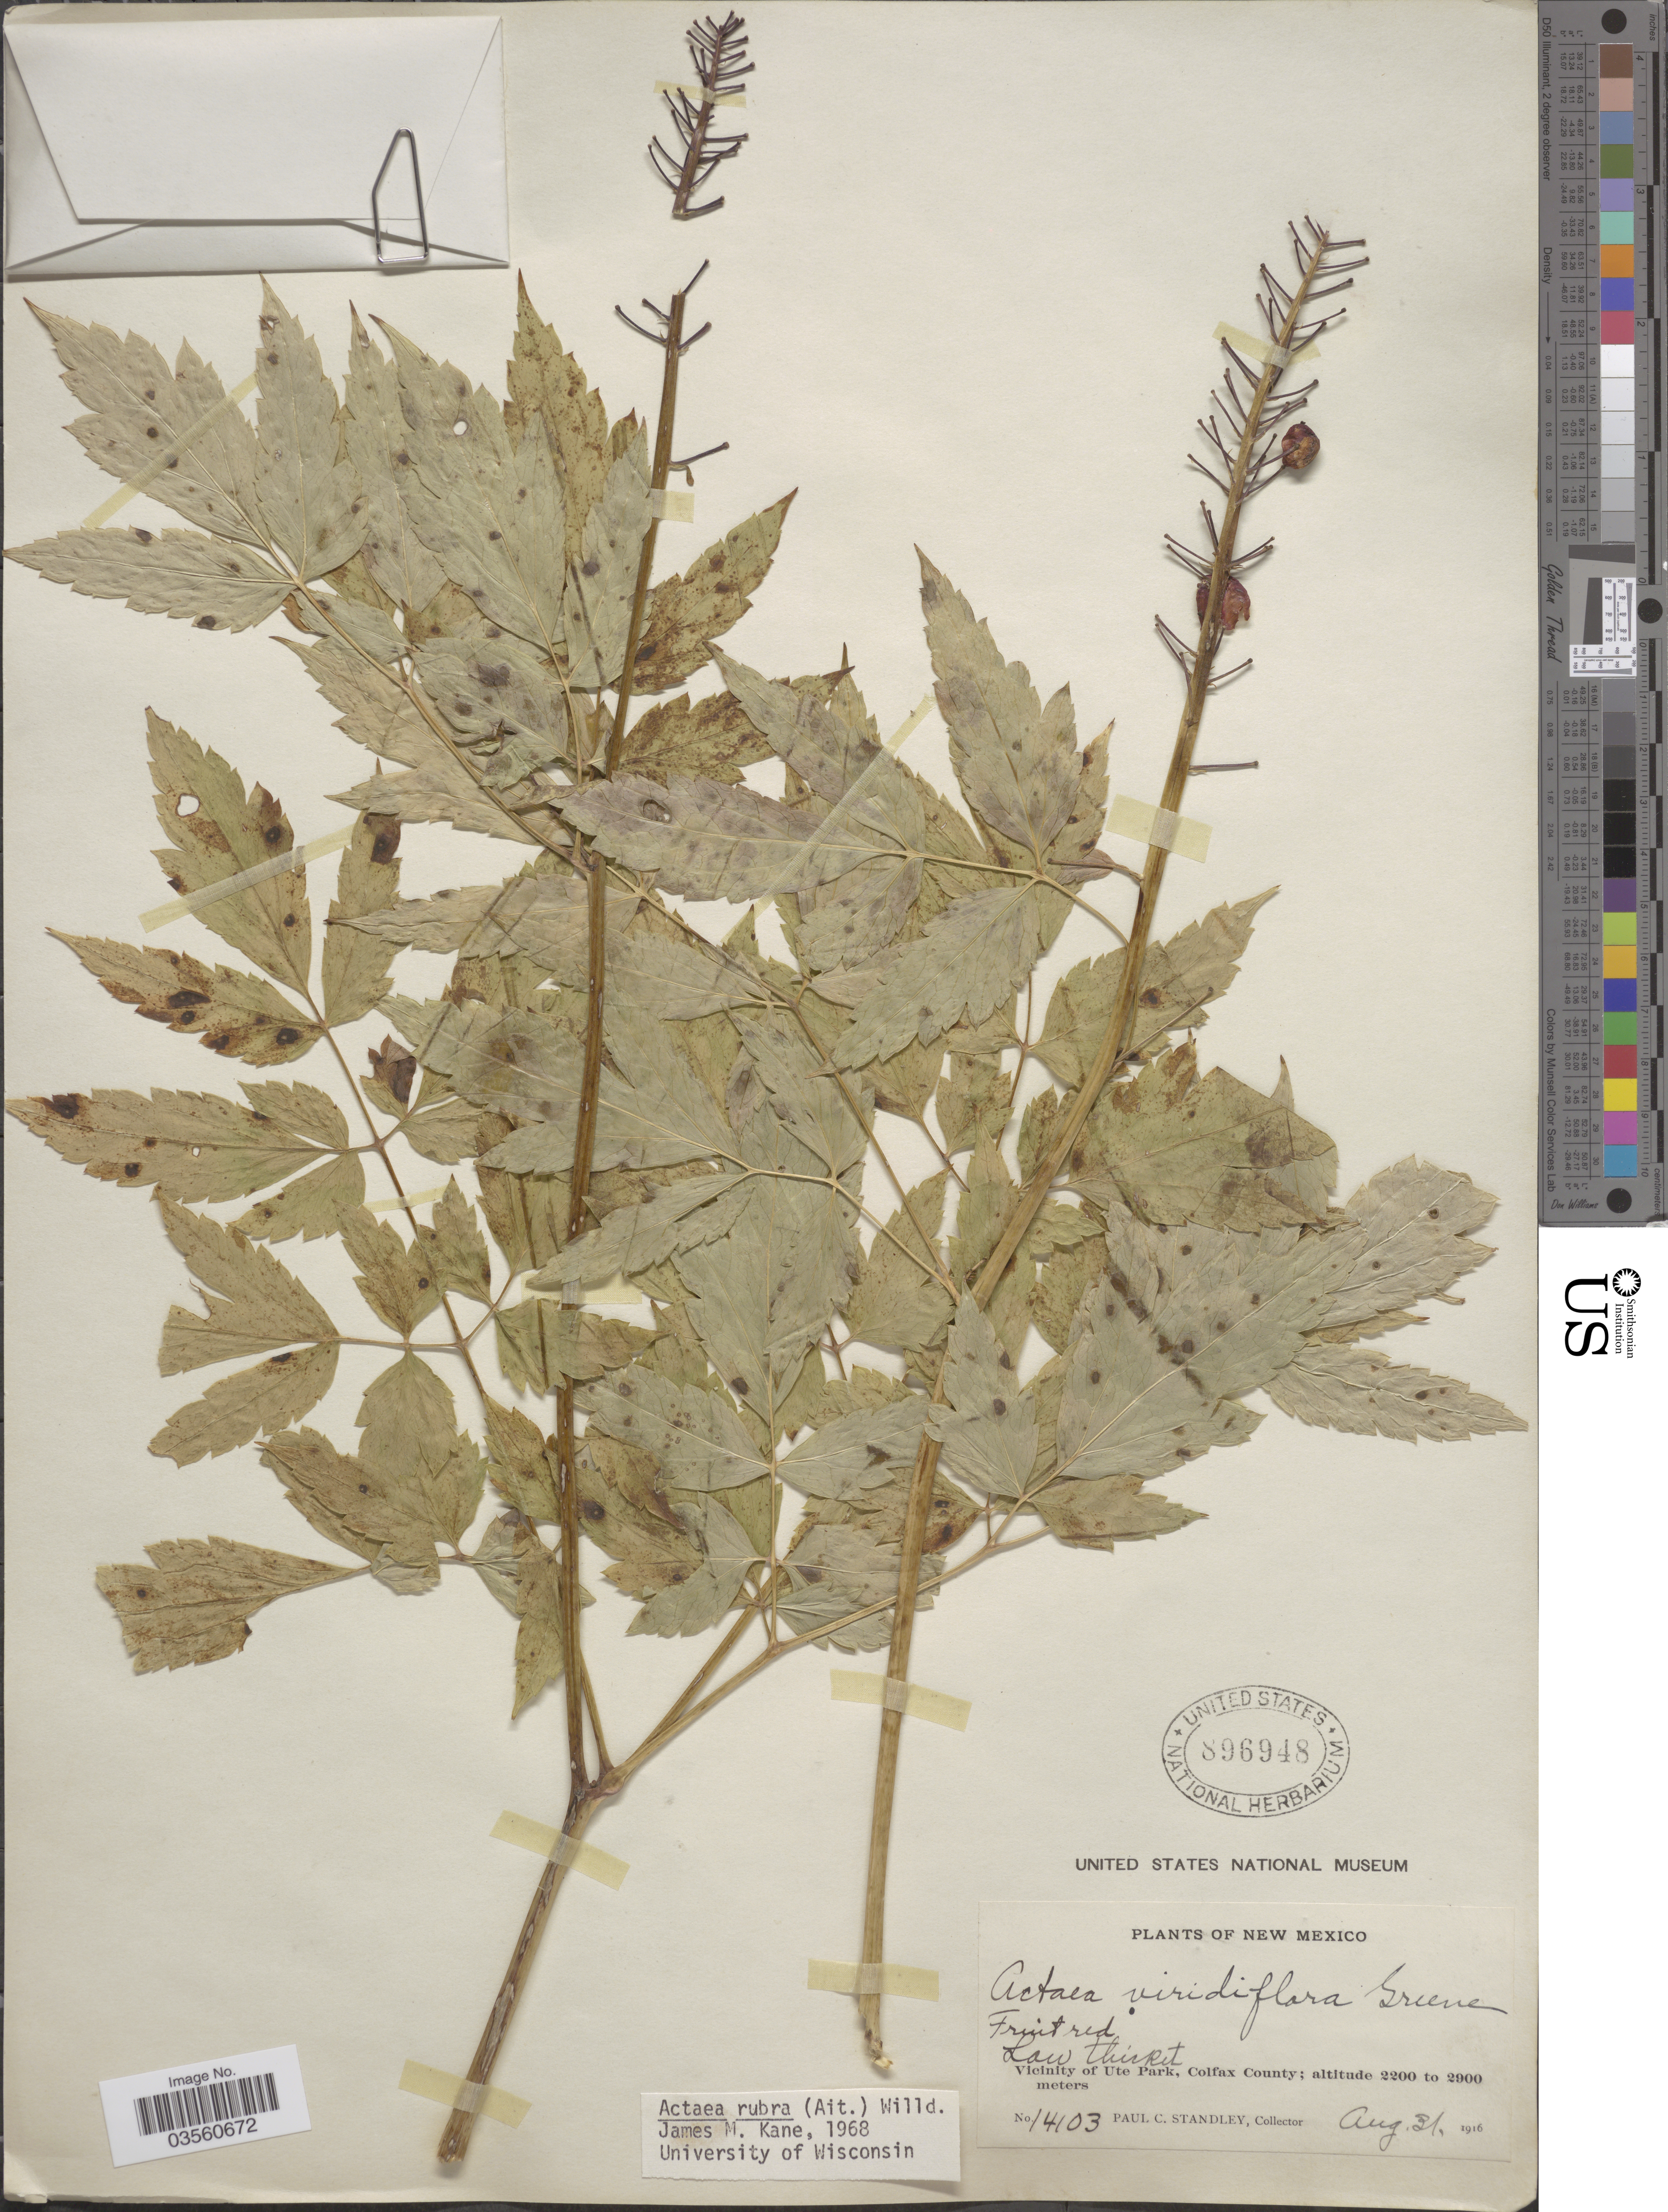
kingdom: Plantae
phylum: Tracheophyta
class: Magnoliopsida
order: Ranunculales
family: Ranunculaceae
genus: Actaea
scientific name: Actaea rubra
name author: (Aiton) Willd.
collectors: P. C. Standley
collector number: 14103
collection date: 1916-08-31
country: United States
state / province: New Mexico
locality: Vicinity of Ute Park, Colfax County.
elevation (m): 2200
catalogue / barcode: US 896948